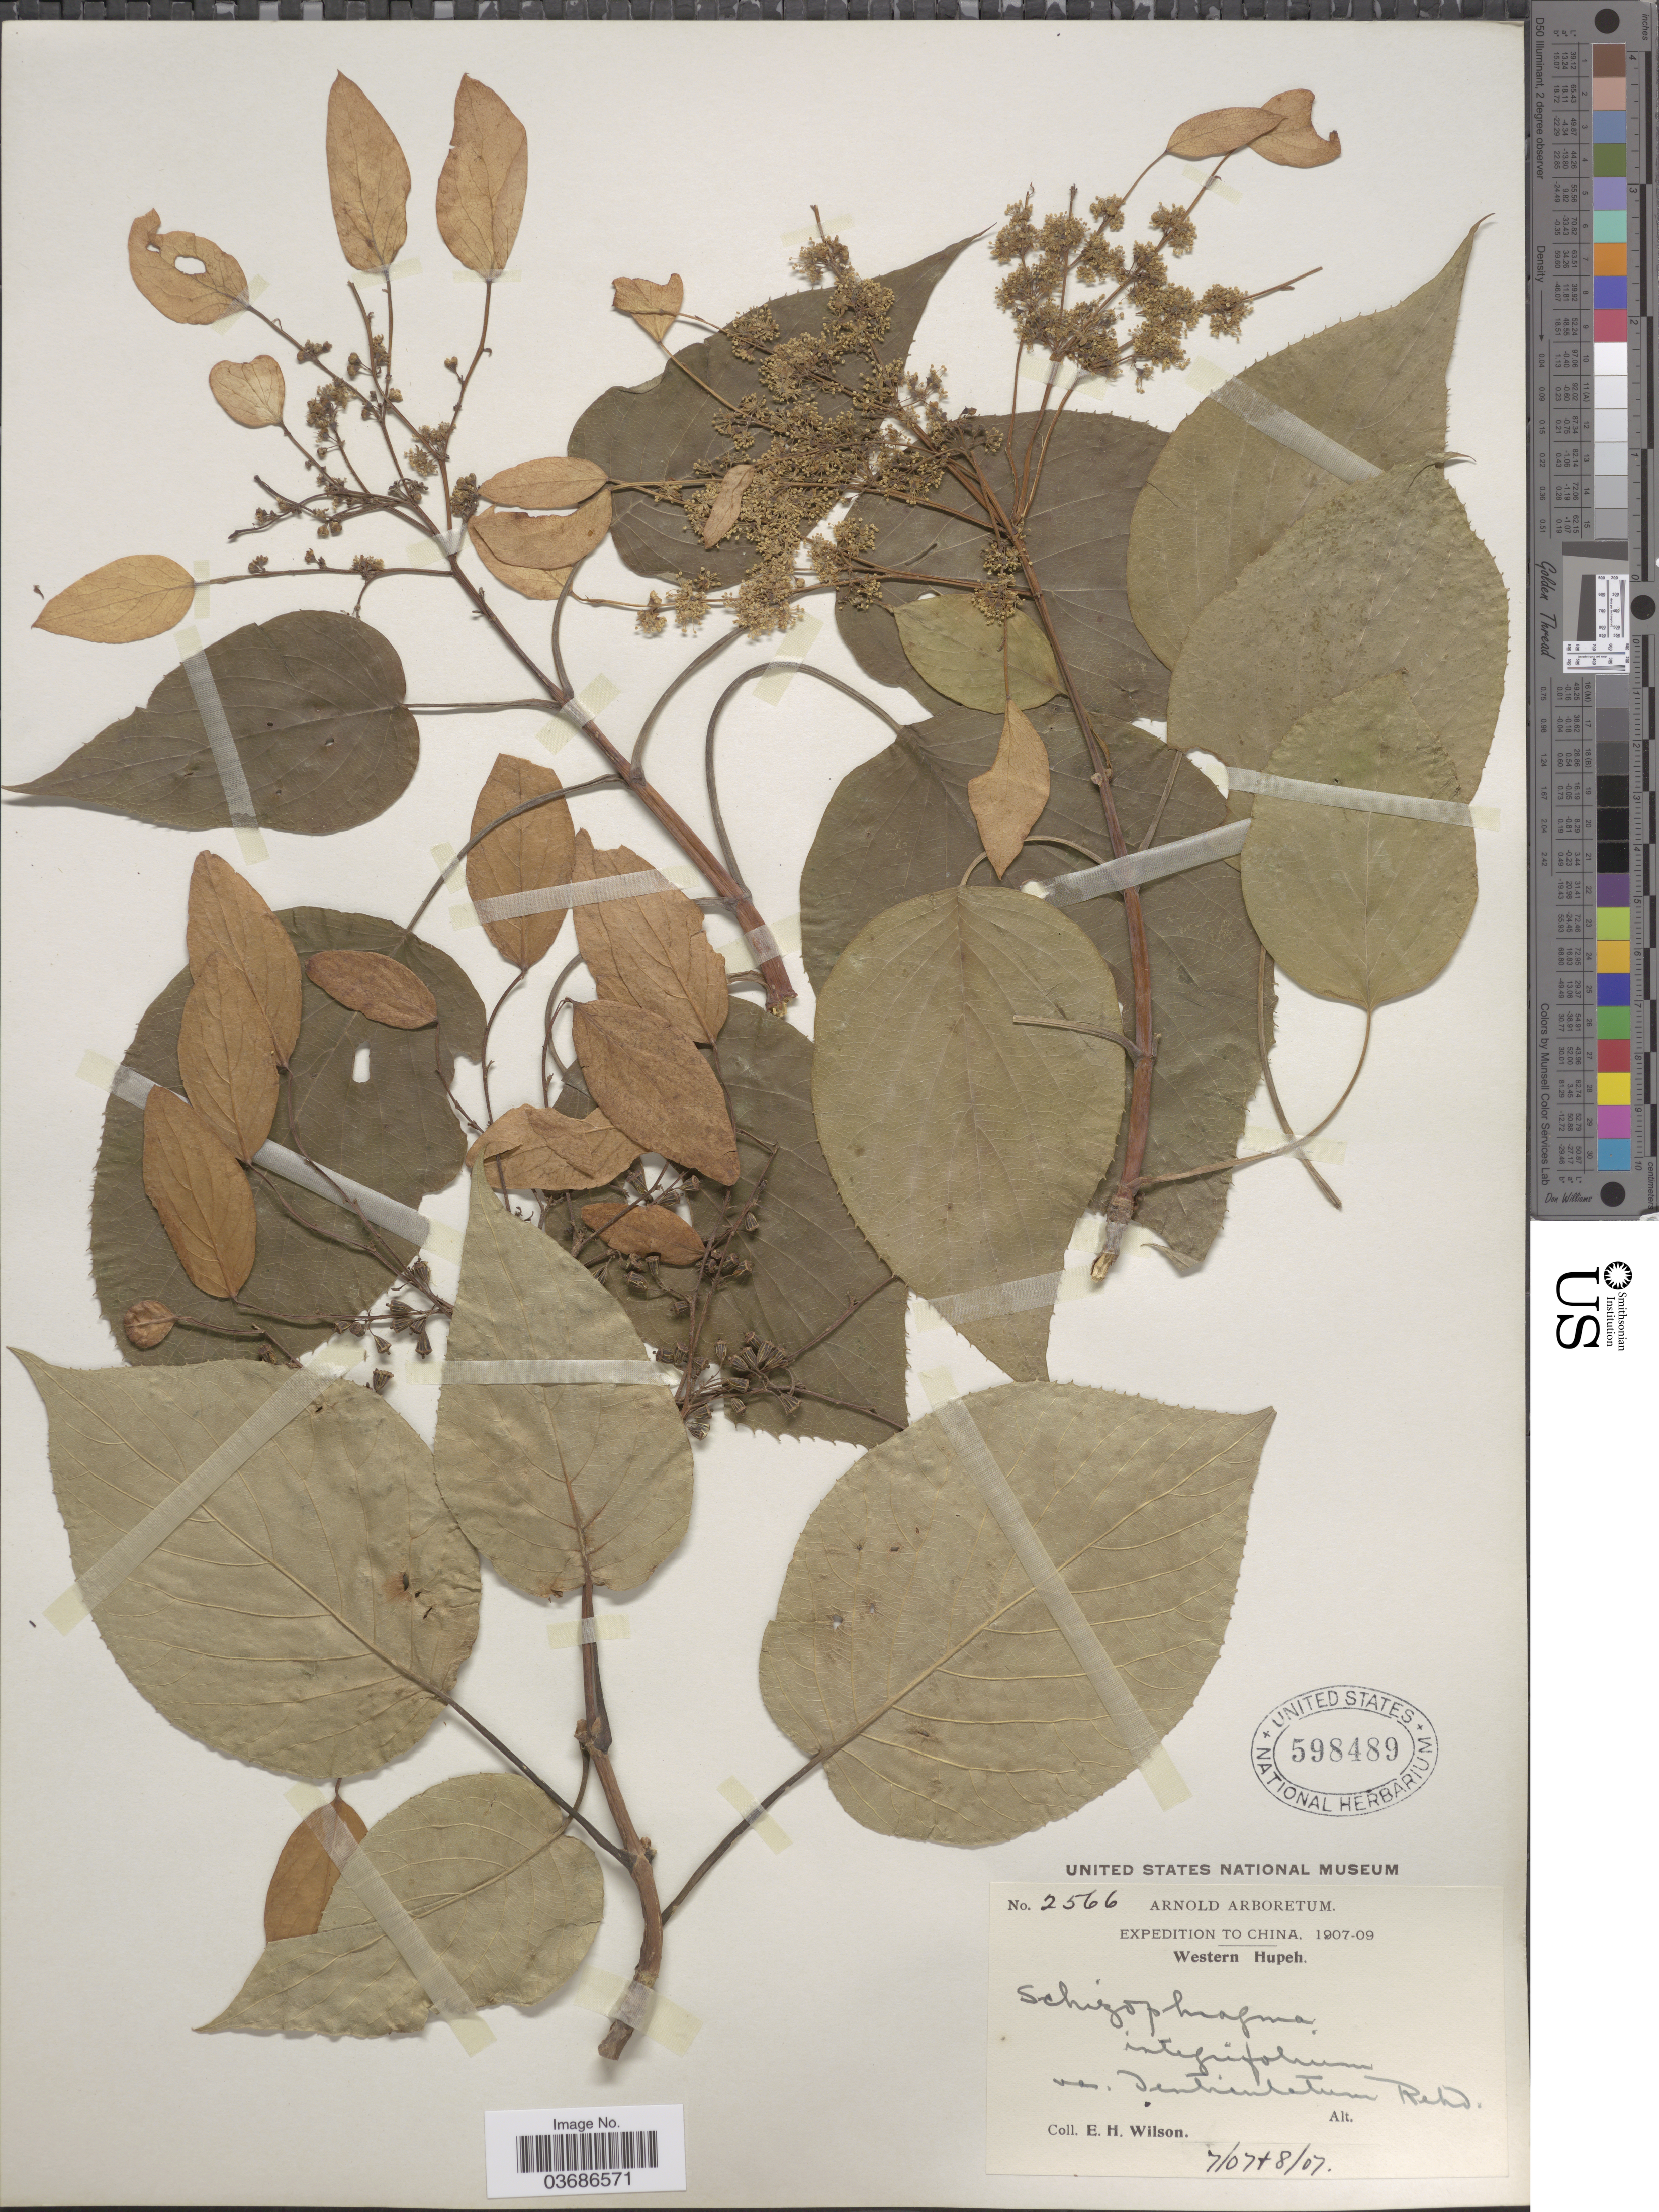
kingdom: Plantae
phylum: Tracheophyta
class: Magnoliopsida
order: Cornales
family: Hydrangeaceae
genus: Hydrangea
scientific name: Hydrangea ampla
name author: (Chun) Y. De Smet & Granados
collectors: E. Wilson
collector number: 2566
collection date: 1907-07/1907-08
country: China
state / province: Hubei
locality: Expedition to China, 1907-09. Western Hupeh.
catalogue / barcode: US 598489